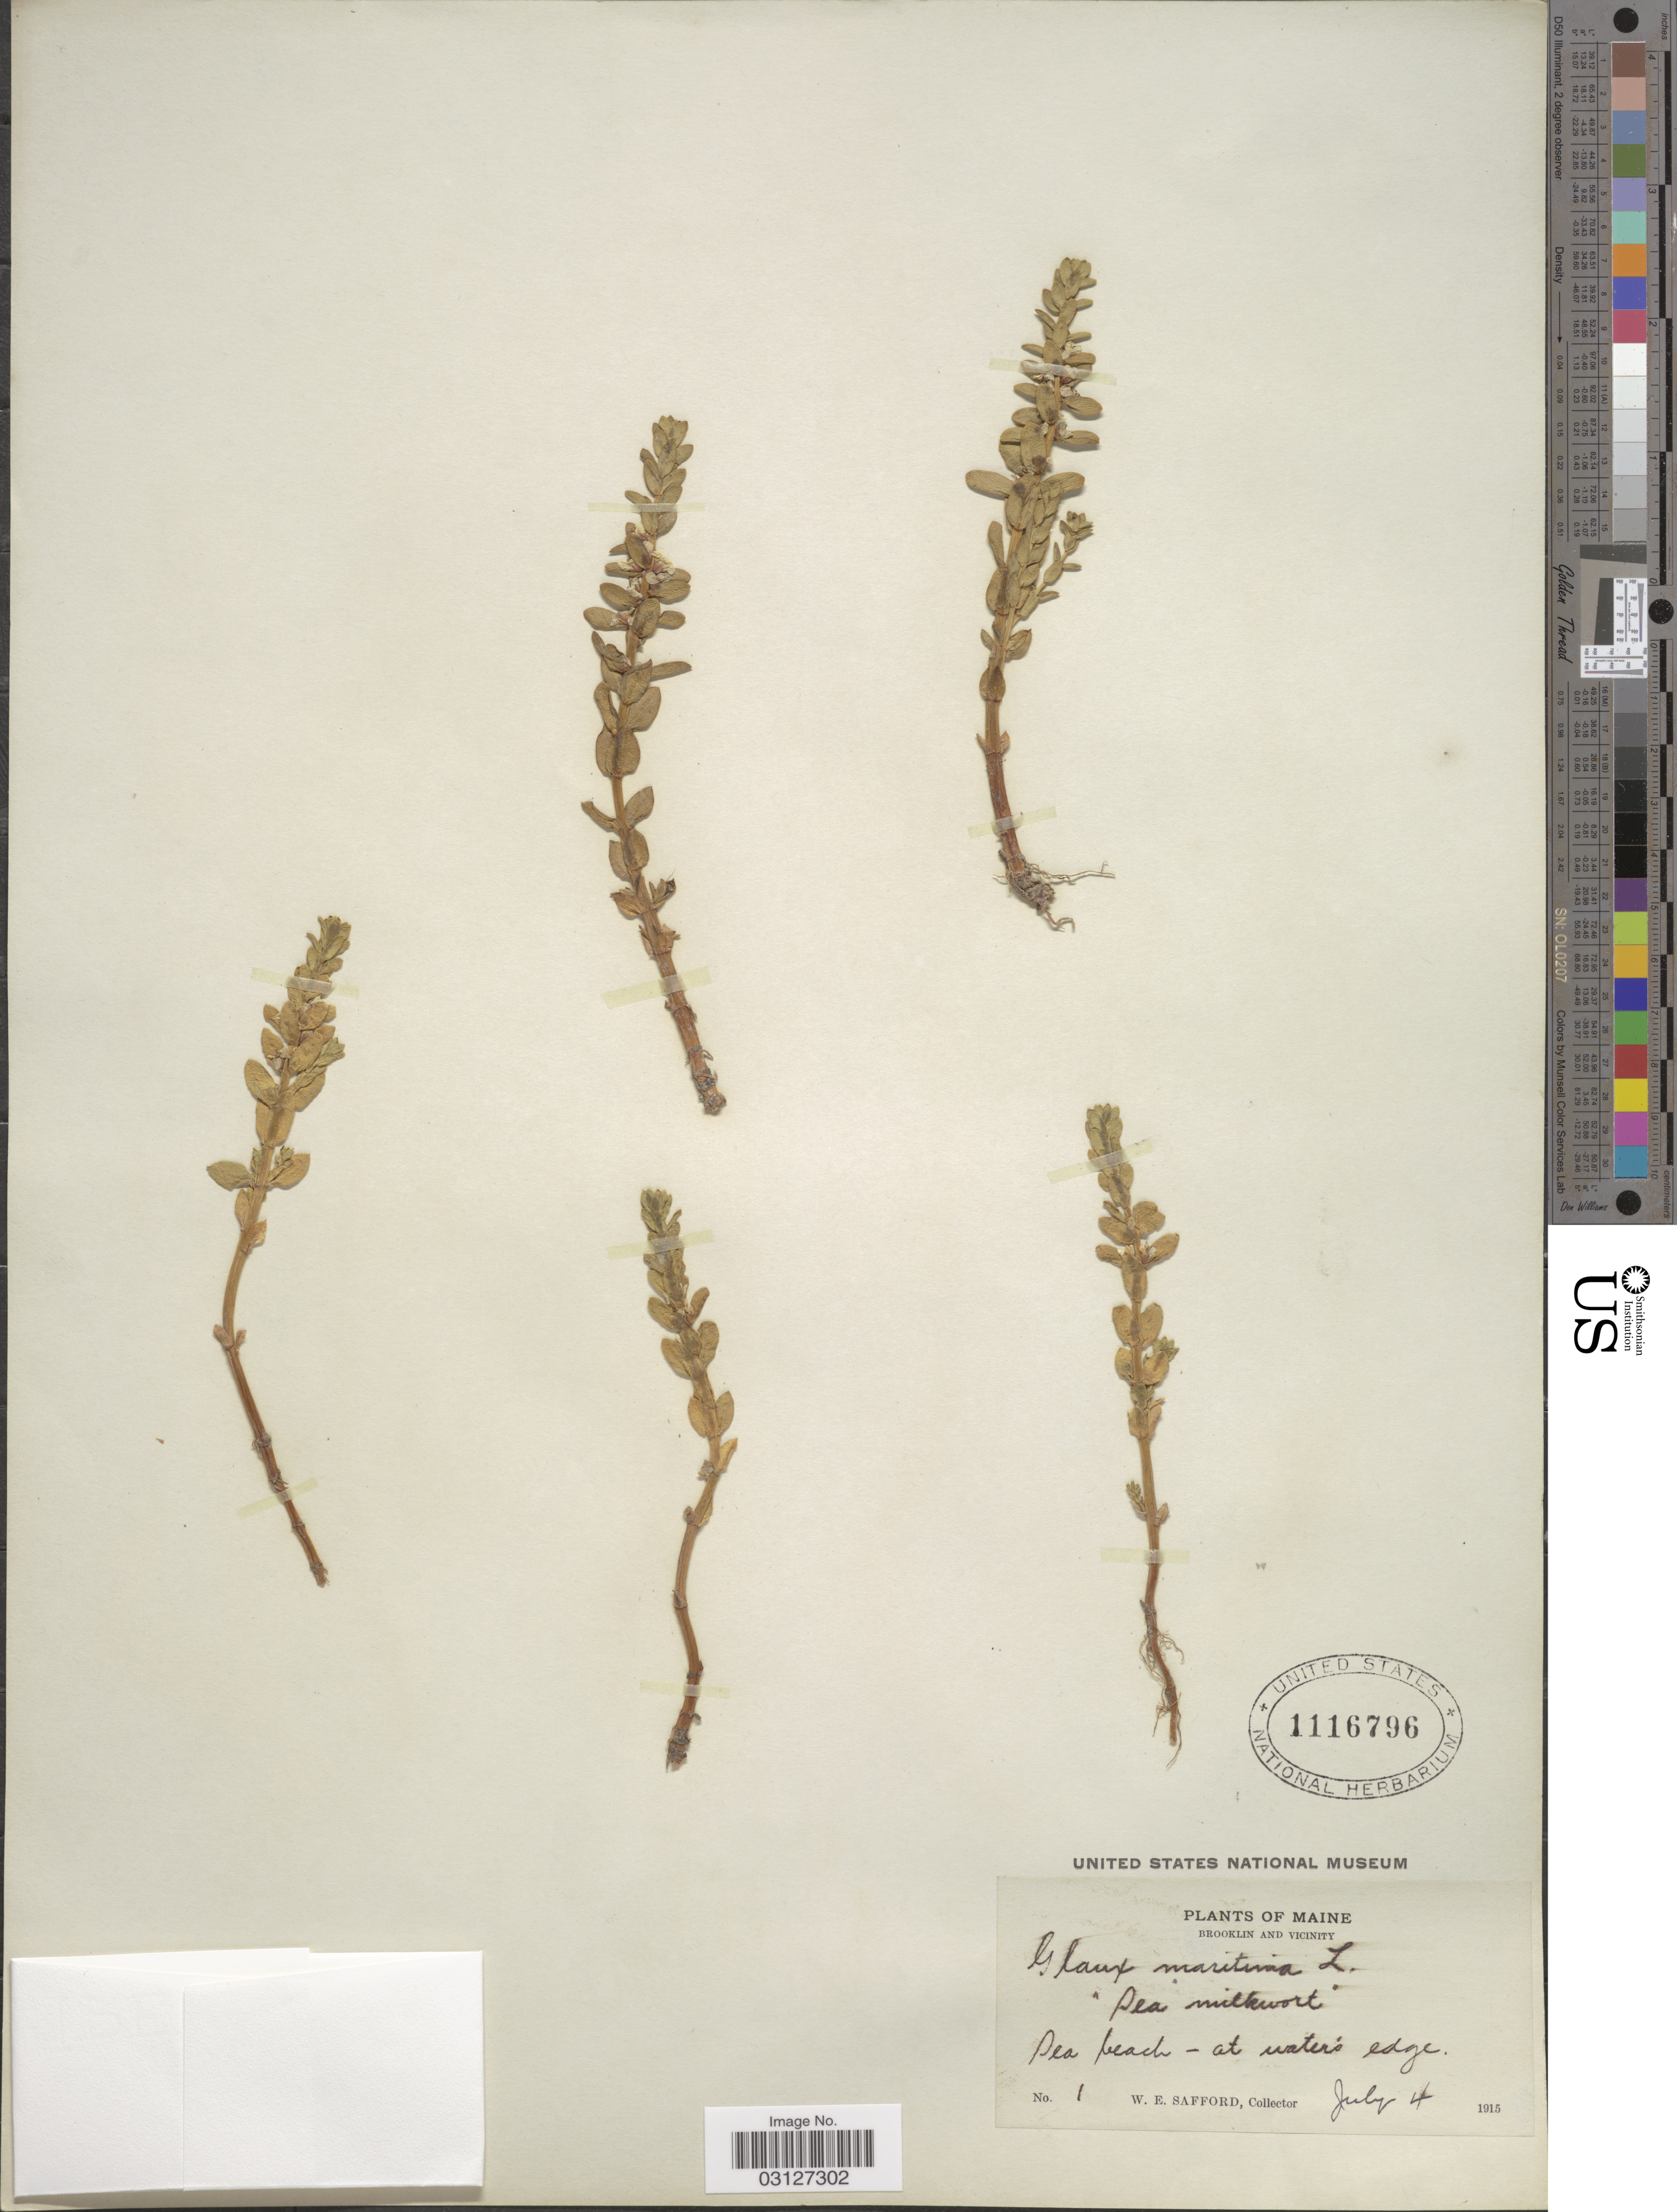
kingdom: Plantae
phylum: Tracheophyta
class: Magnoliopsida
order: Ericales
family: Primulaceae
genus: Glaux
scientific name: Glaux maritima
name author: L.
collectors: W. E. Safford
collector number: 1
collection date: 1915-07-04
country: United States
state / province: Maine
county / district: Hancock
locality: Brooklin and vicinity, 'Sea Milkwort, Sea beach-at water's edge.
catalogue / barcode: US 1116796